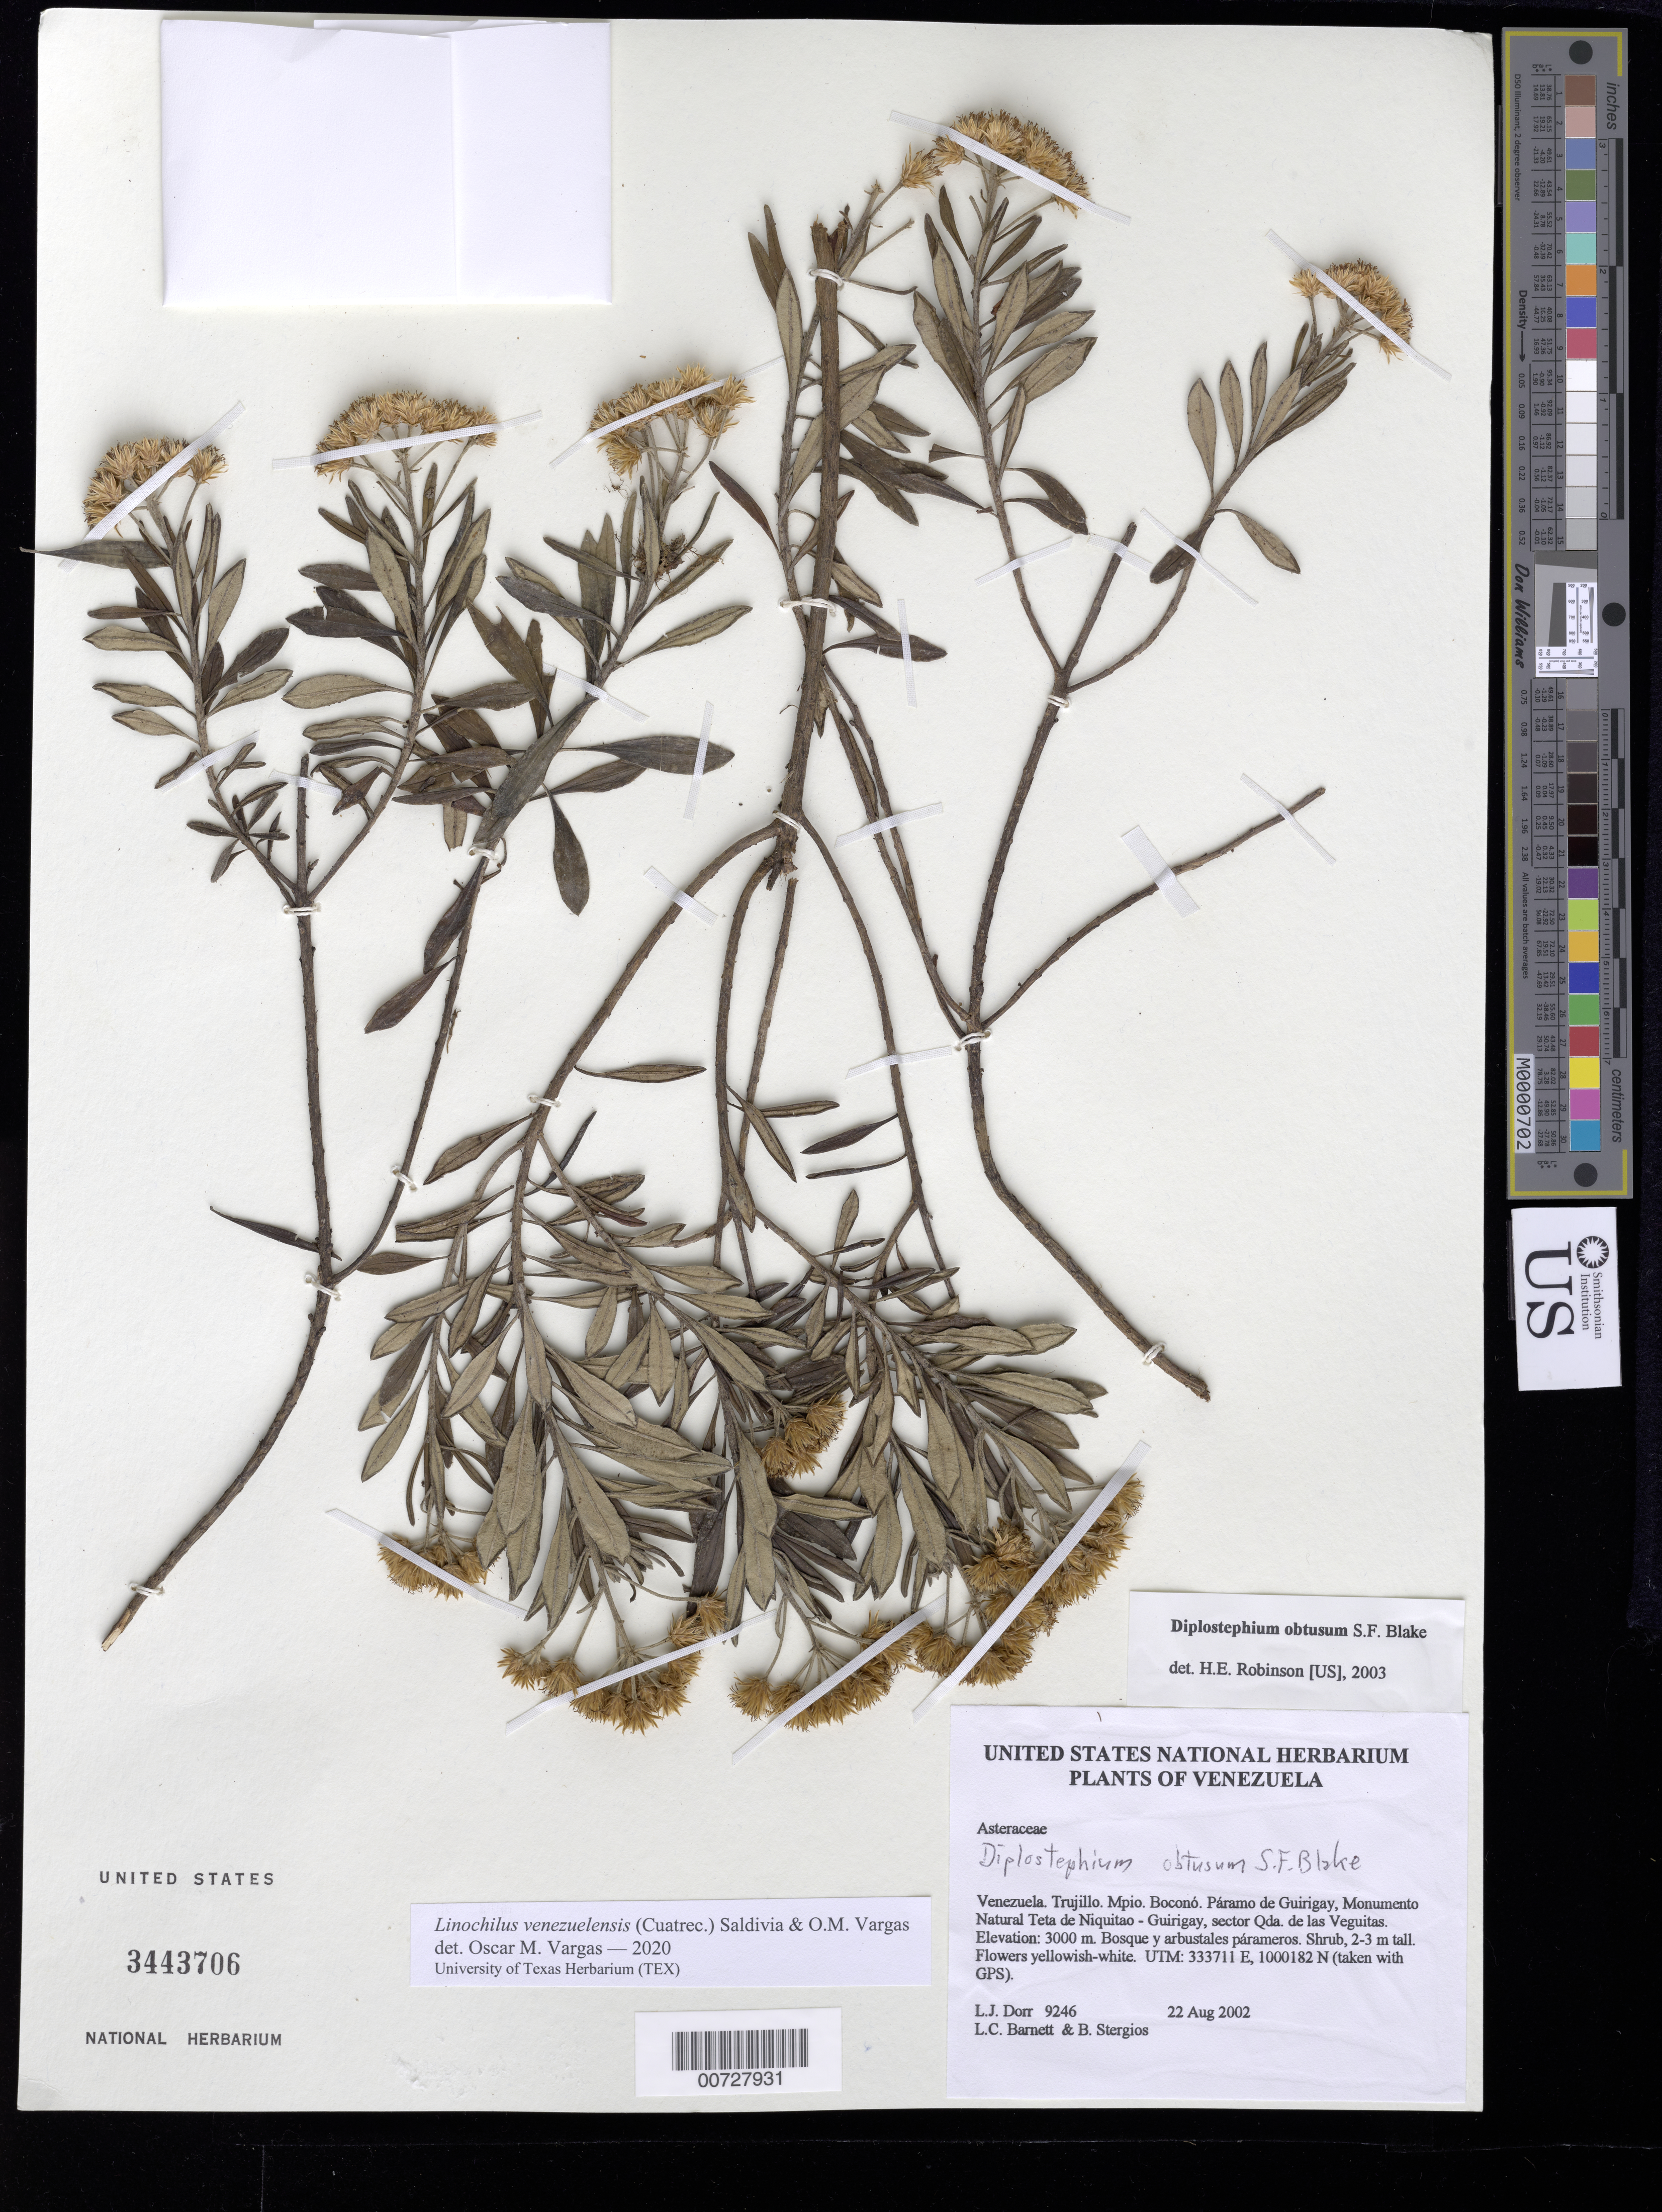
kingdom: Plantae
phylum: Tracheophyta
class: Magnoliopsida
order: Asterales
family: Asteraceae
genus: Linochilus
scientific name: Linochilus venezuelensis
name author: (Cuatrec.) Saldivia & O.M. Vargas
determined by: Vargas, Oscar M.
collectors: L. J. Dorr, L. C. Barnett & B. G. Stergios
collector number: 9246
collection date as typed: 22 Aug 2002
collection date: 2002-08-22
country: Venezuela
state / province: Trujillo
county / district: Boconó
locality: Páramo de Guirigay, Monumento Natural Teta de Niquitao - Guirigay, sector Las Veguitas.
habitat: Bosque y arbustales párameros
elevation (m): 3000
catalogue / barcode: US 3443706